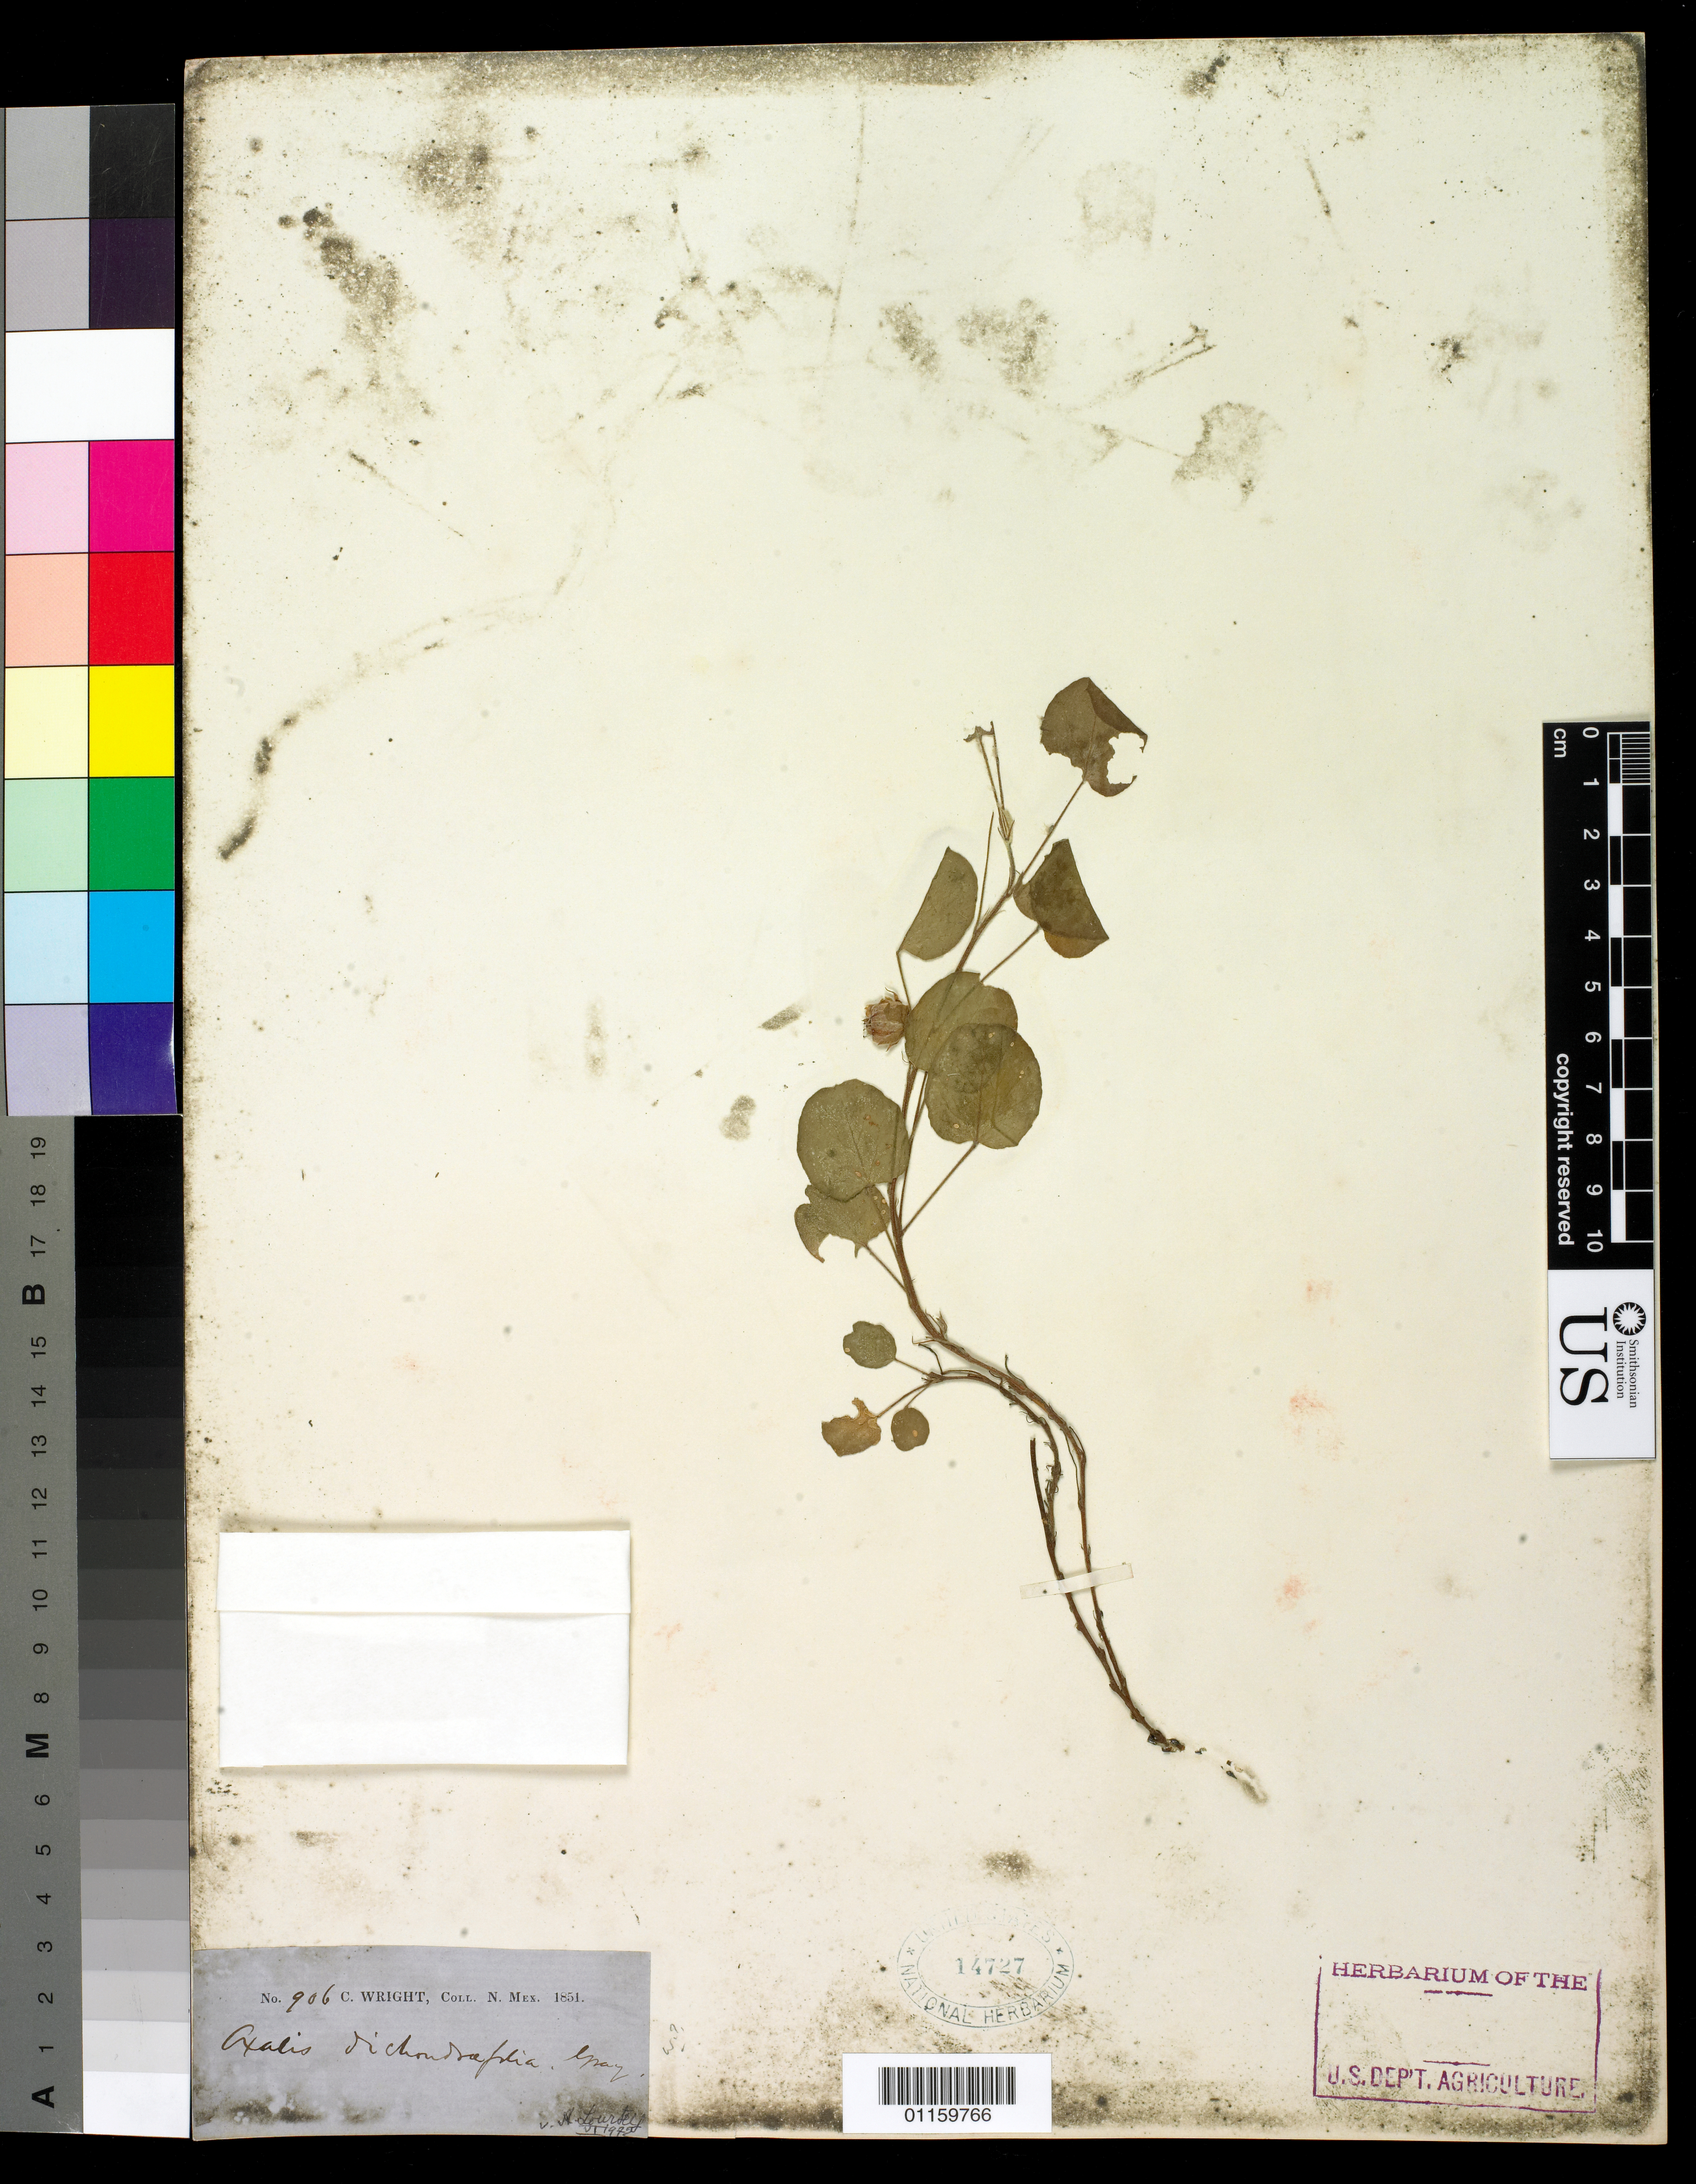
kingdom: Plantae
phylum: Tracheophyta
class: Magnoliopsida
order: Oxalidales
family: Oxalidaceae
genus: Oxalis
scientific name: Oxalis dichondraefolia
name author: A. Gray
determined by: Lourteig, A.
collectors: C. Wright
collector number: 906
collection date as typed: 1851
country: United States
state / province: New Mexico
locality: sin. loc.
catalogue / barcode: US 14727